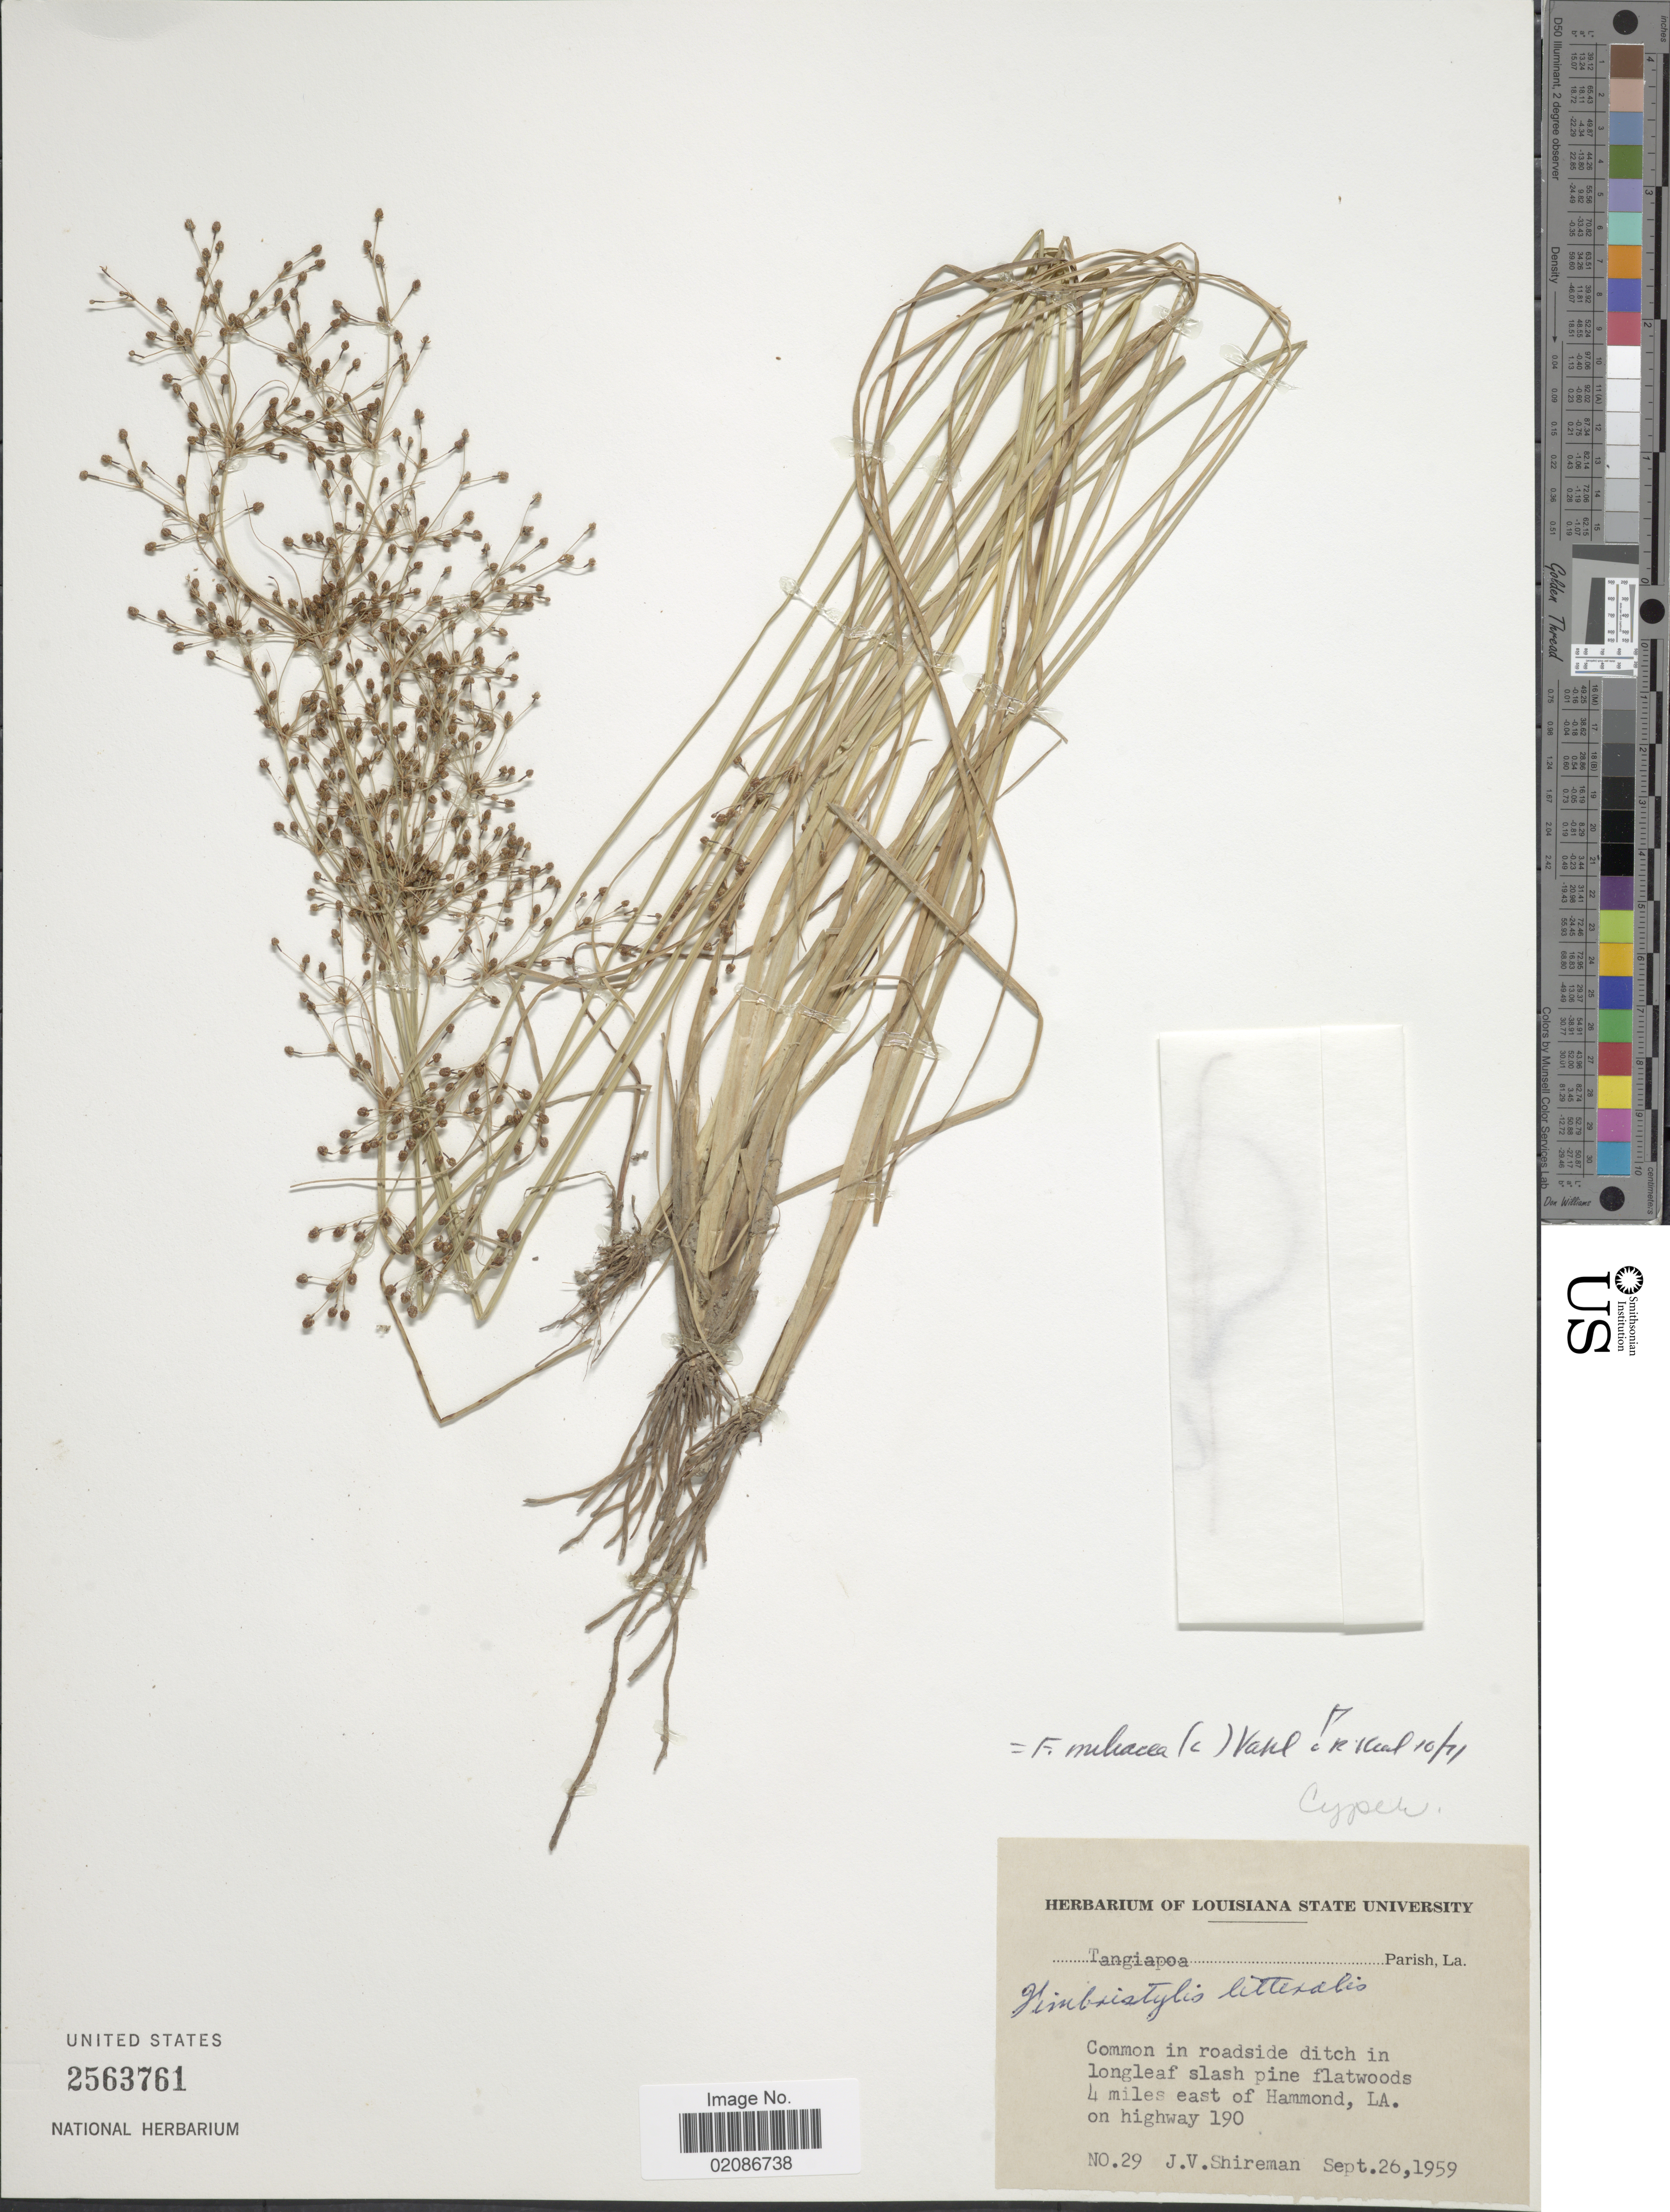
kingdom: Plantae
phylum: Tracheophyta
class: Liliopsida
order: Poales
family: Cyperaceae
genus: Fimbristylis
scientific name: Fimbristylis littoralis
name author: Gaudich.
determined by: Strong, M. T., (US), Smithsonian Institution - National Museum of Natural History (UNITED STATES)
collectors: J. Shireman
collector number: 29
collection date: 1959-09-26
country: United States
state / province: Louisiana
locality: Tangiapoa Parish, La. 4 miles east of Hammond, La. on highway 190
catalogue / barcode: US 2563761